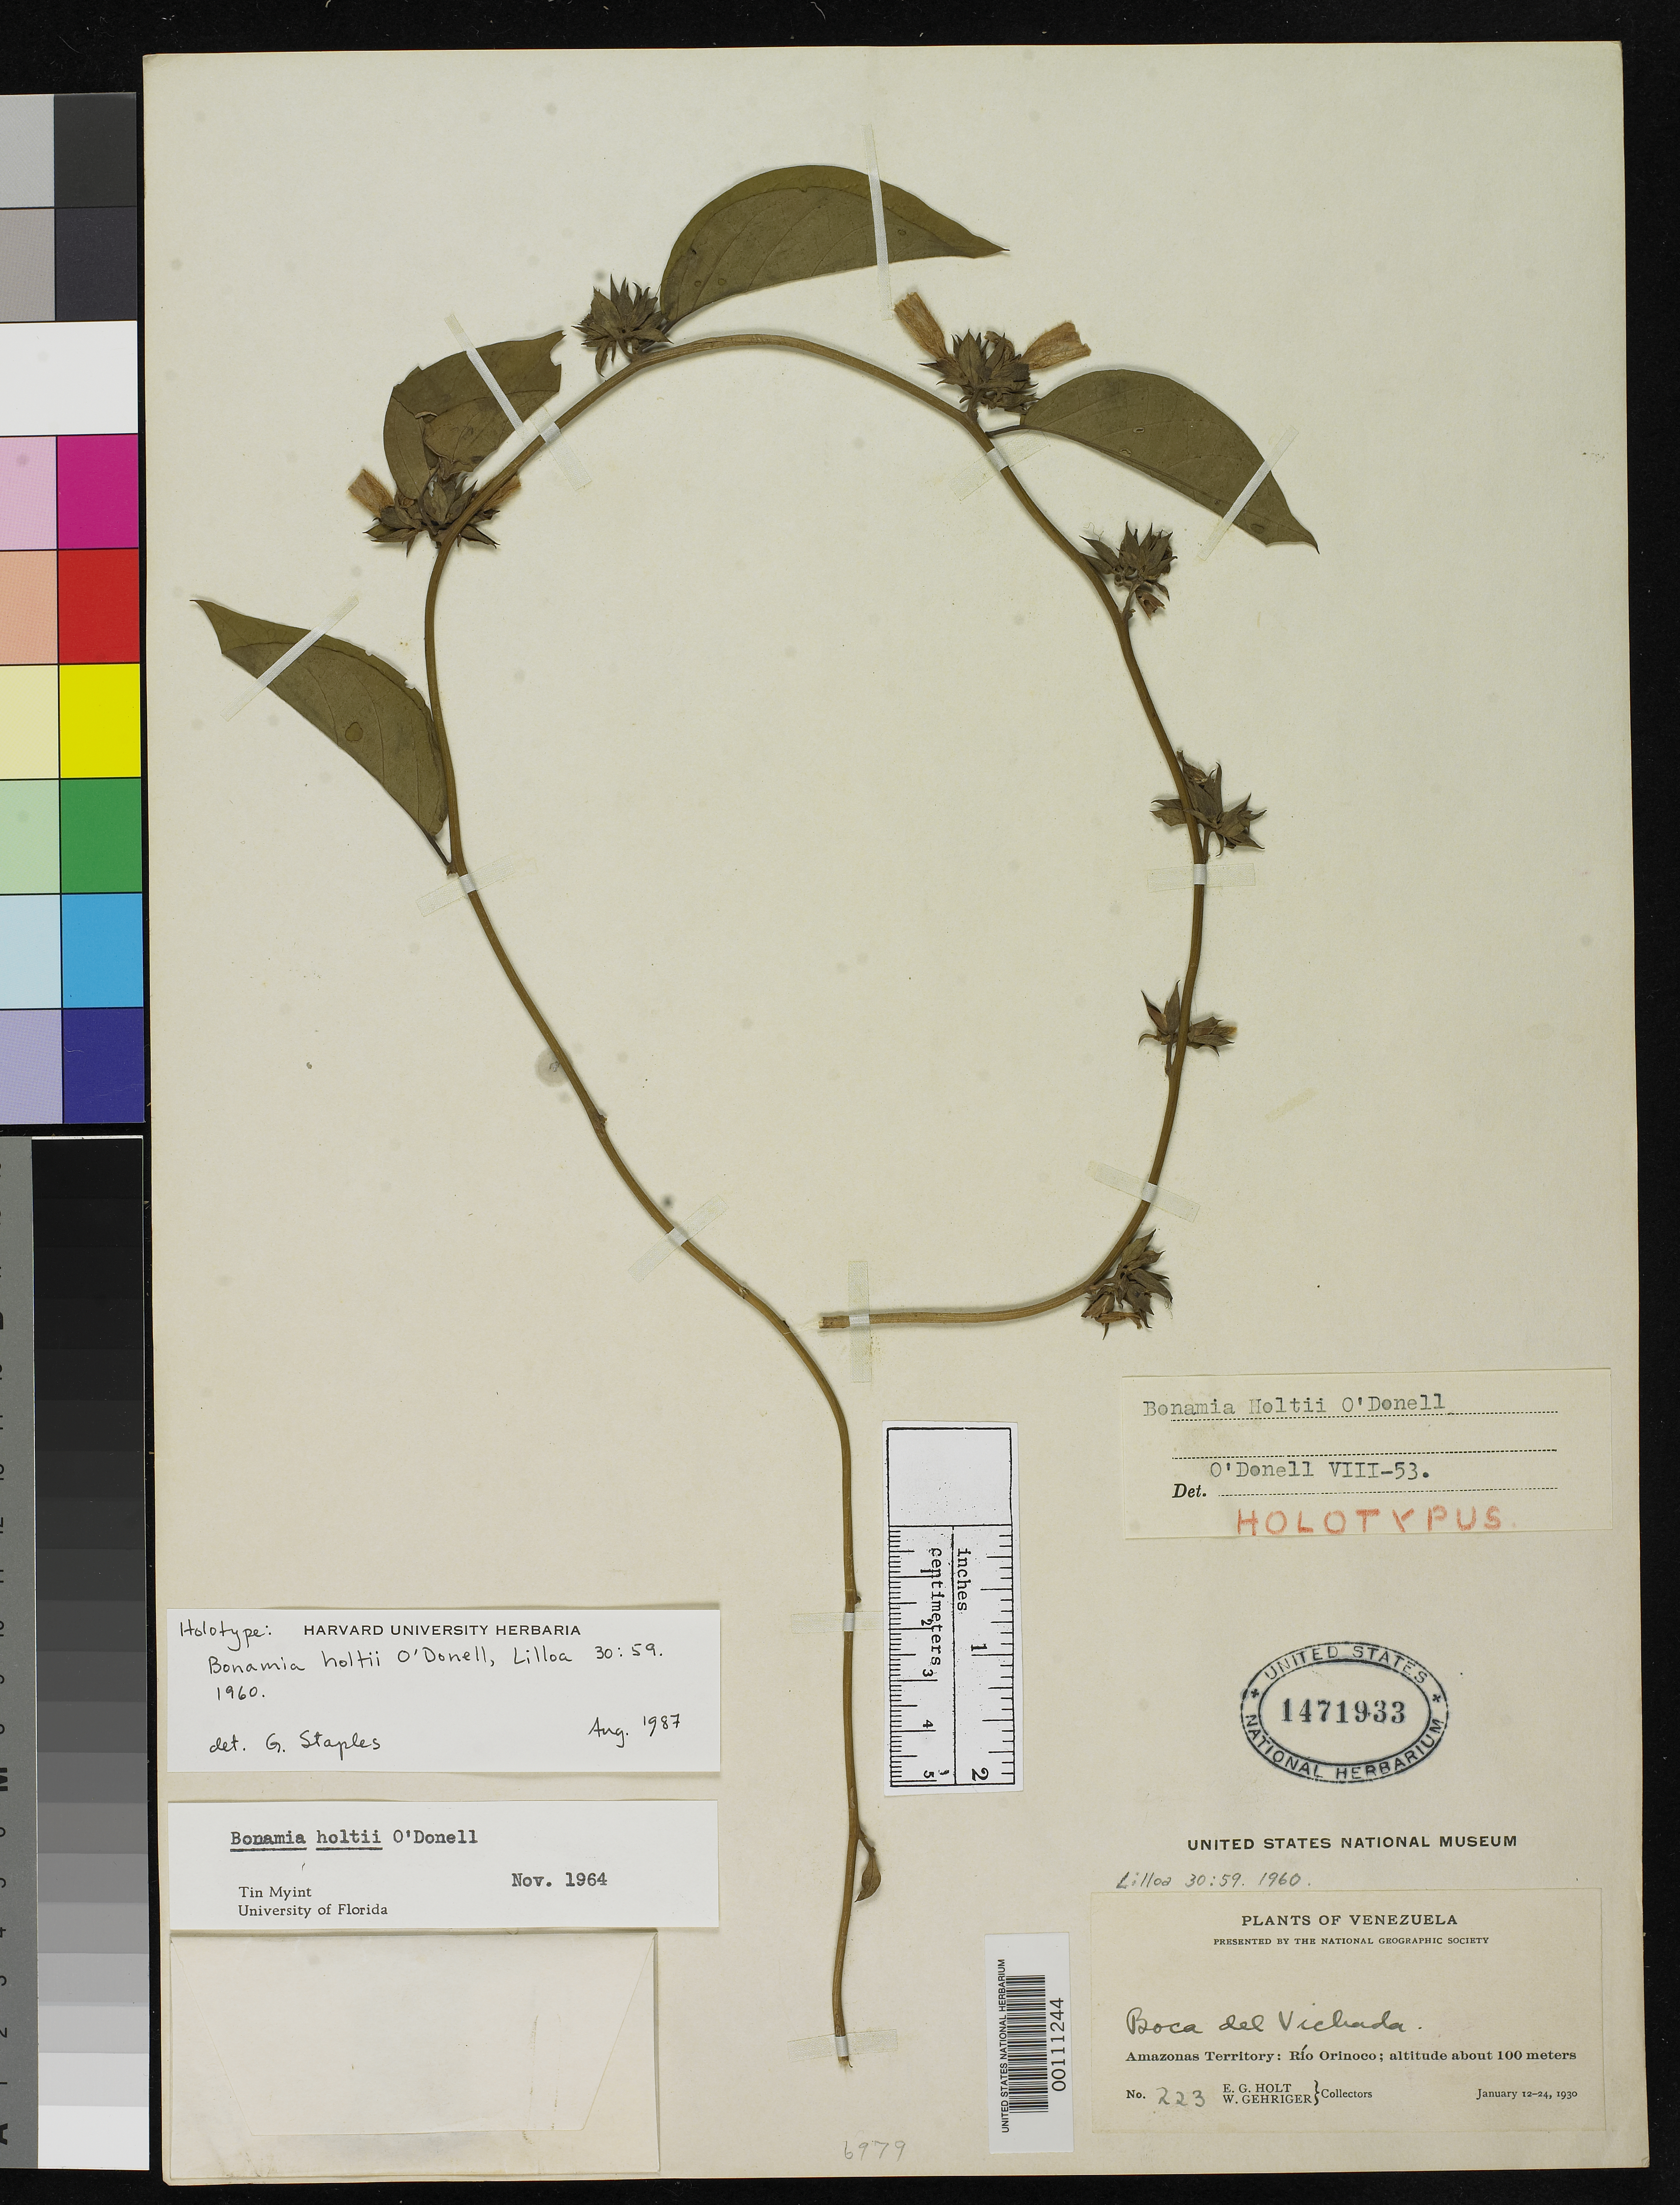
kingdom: Plantae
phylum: Tracheophyta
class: Magnoliopsida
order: Solanales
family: Convolvulaceae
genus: Bonamia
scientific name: Bonamia holtii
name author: O'Donell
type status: Holotype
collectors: E. Holt & W. Gehriger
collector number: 223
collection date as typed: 12 Jan 1930 to 24 Jan 1930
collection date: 1930-01-12/1930-01-24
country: Colombia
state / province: Amazônas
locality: Rio Orinoco.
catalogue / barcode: US 1471933